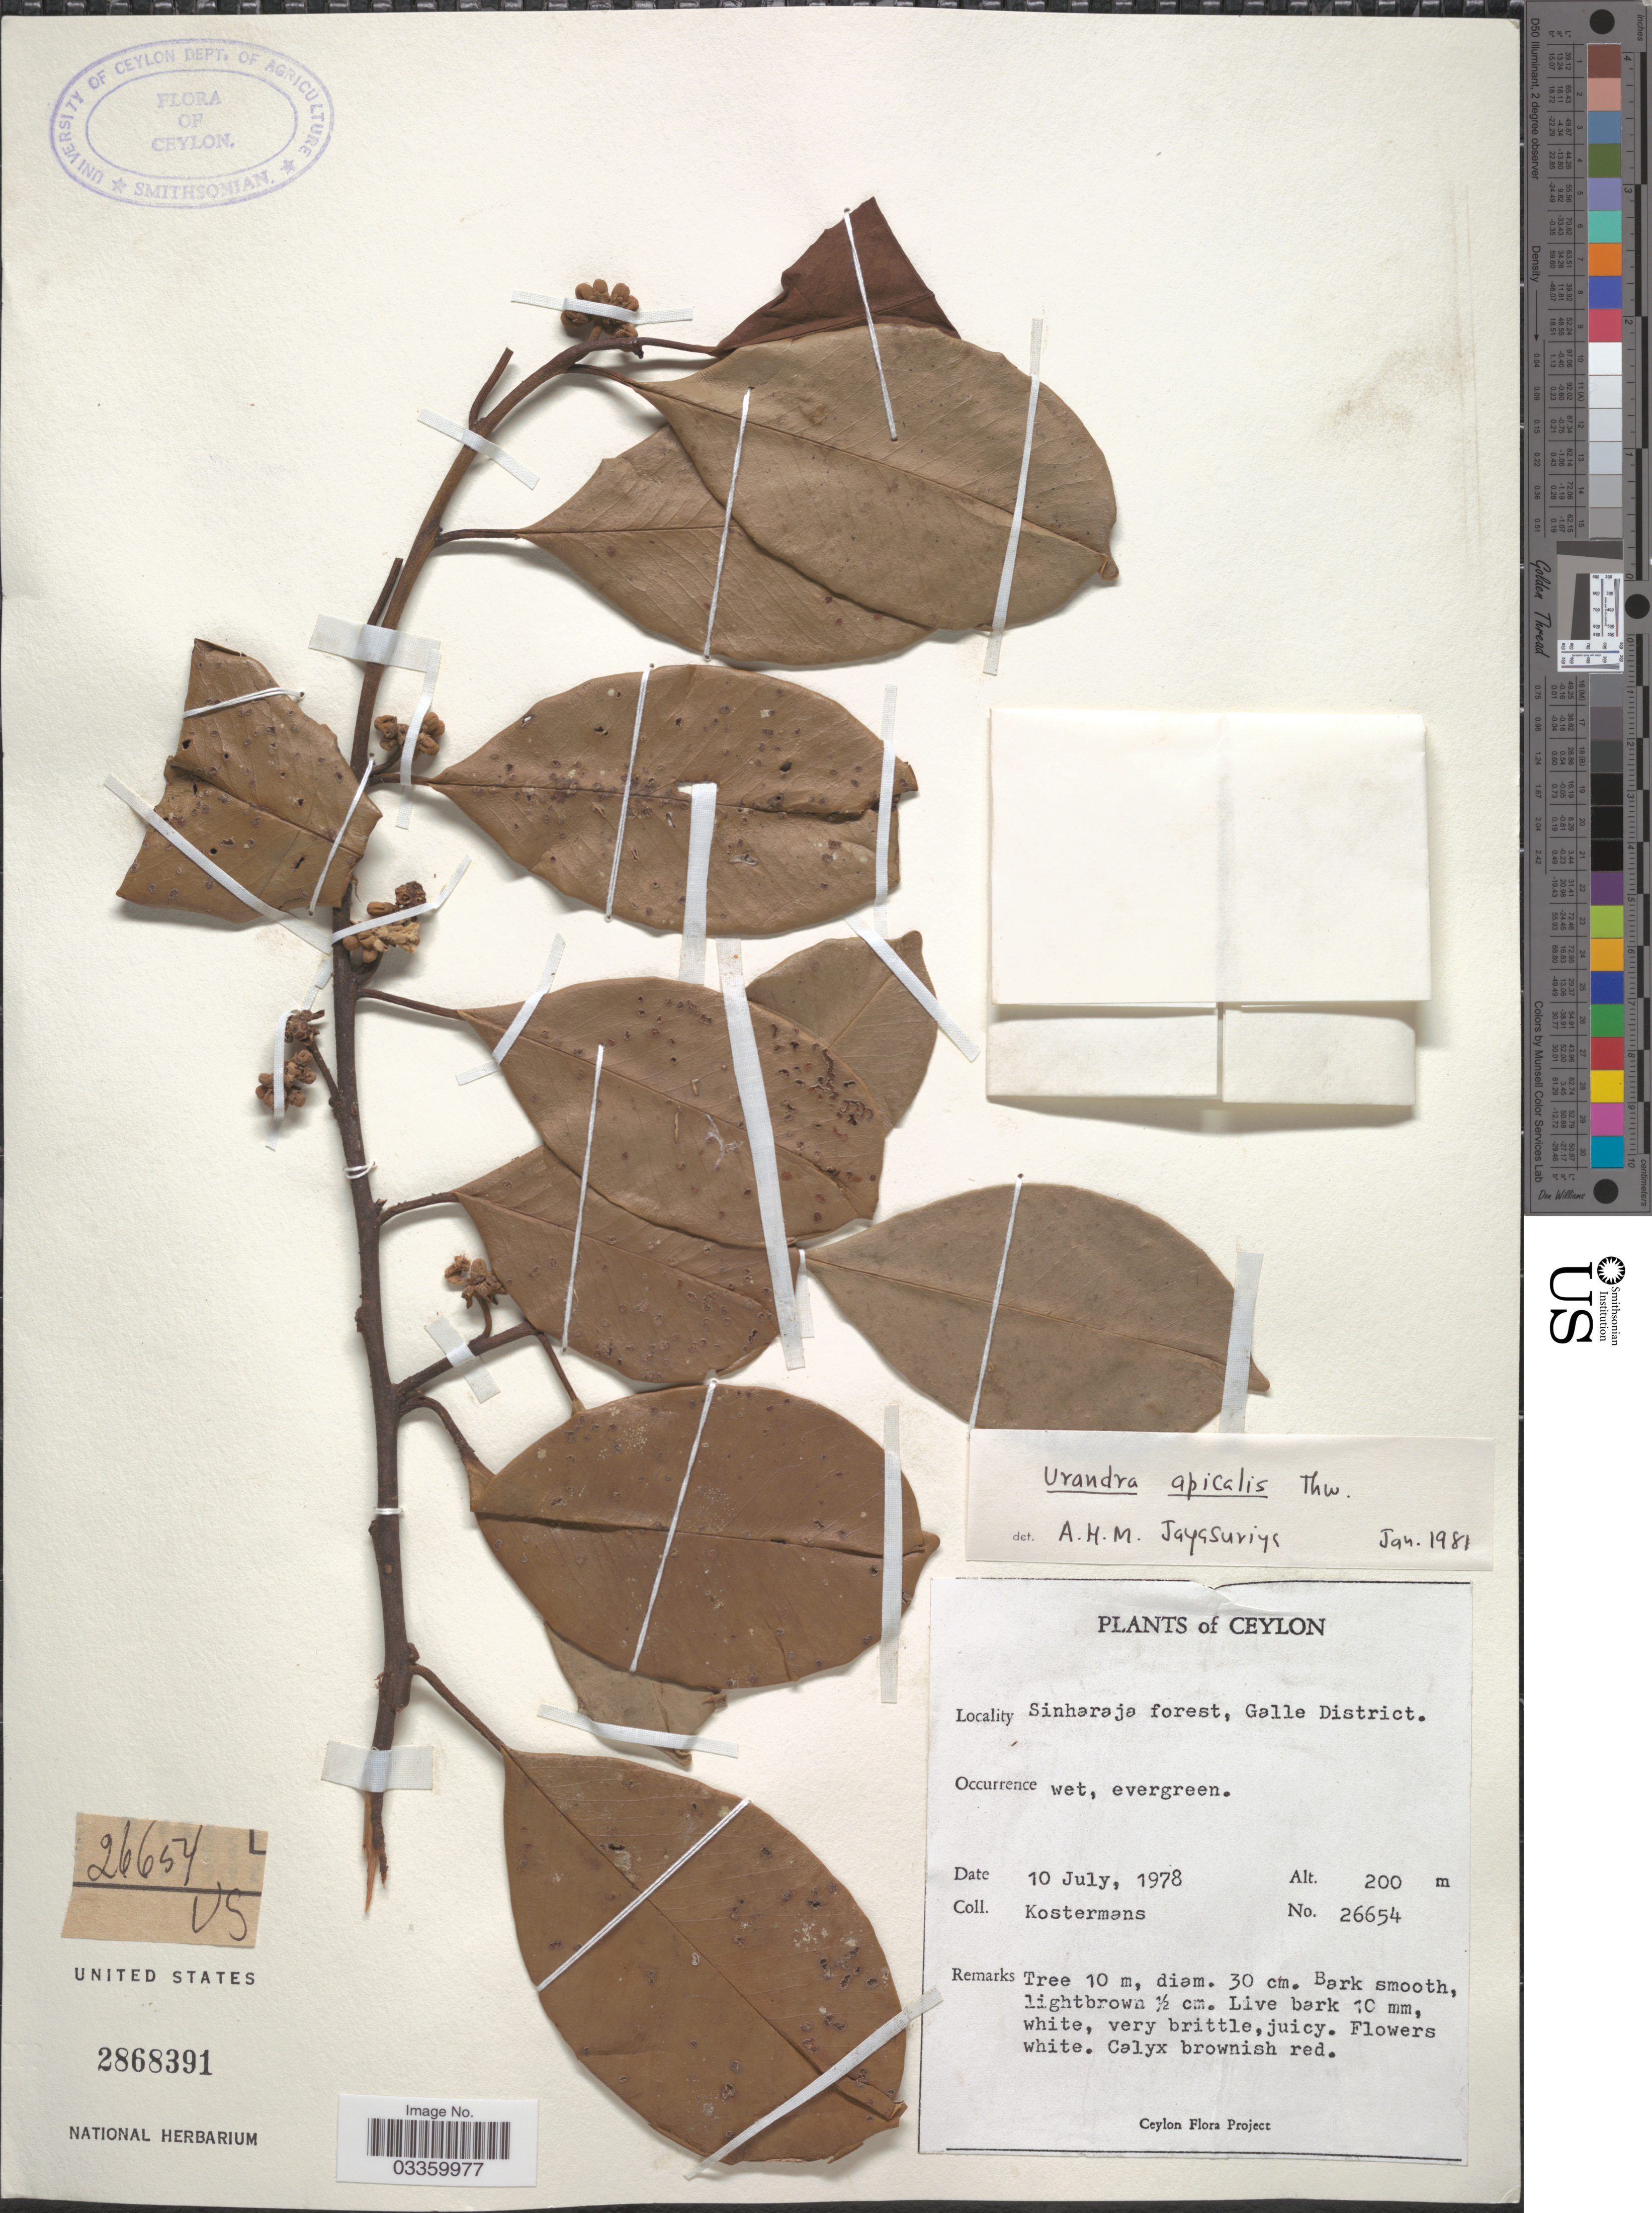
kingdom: Plantae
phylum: Tracheophyta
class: Magnoliopsida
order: Cardiopteridales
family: Stemonuraceae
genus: Stemonurus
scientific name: Stemonurus apicalis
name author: (Thwaites) Miers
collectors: Kostermans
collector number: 26654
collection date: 1978-07-10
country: Sri Lanka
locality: Ceylon. Sinharaja forest, Galle District.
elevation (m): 200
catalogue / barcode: US 2868391